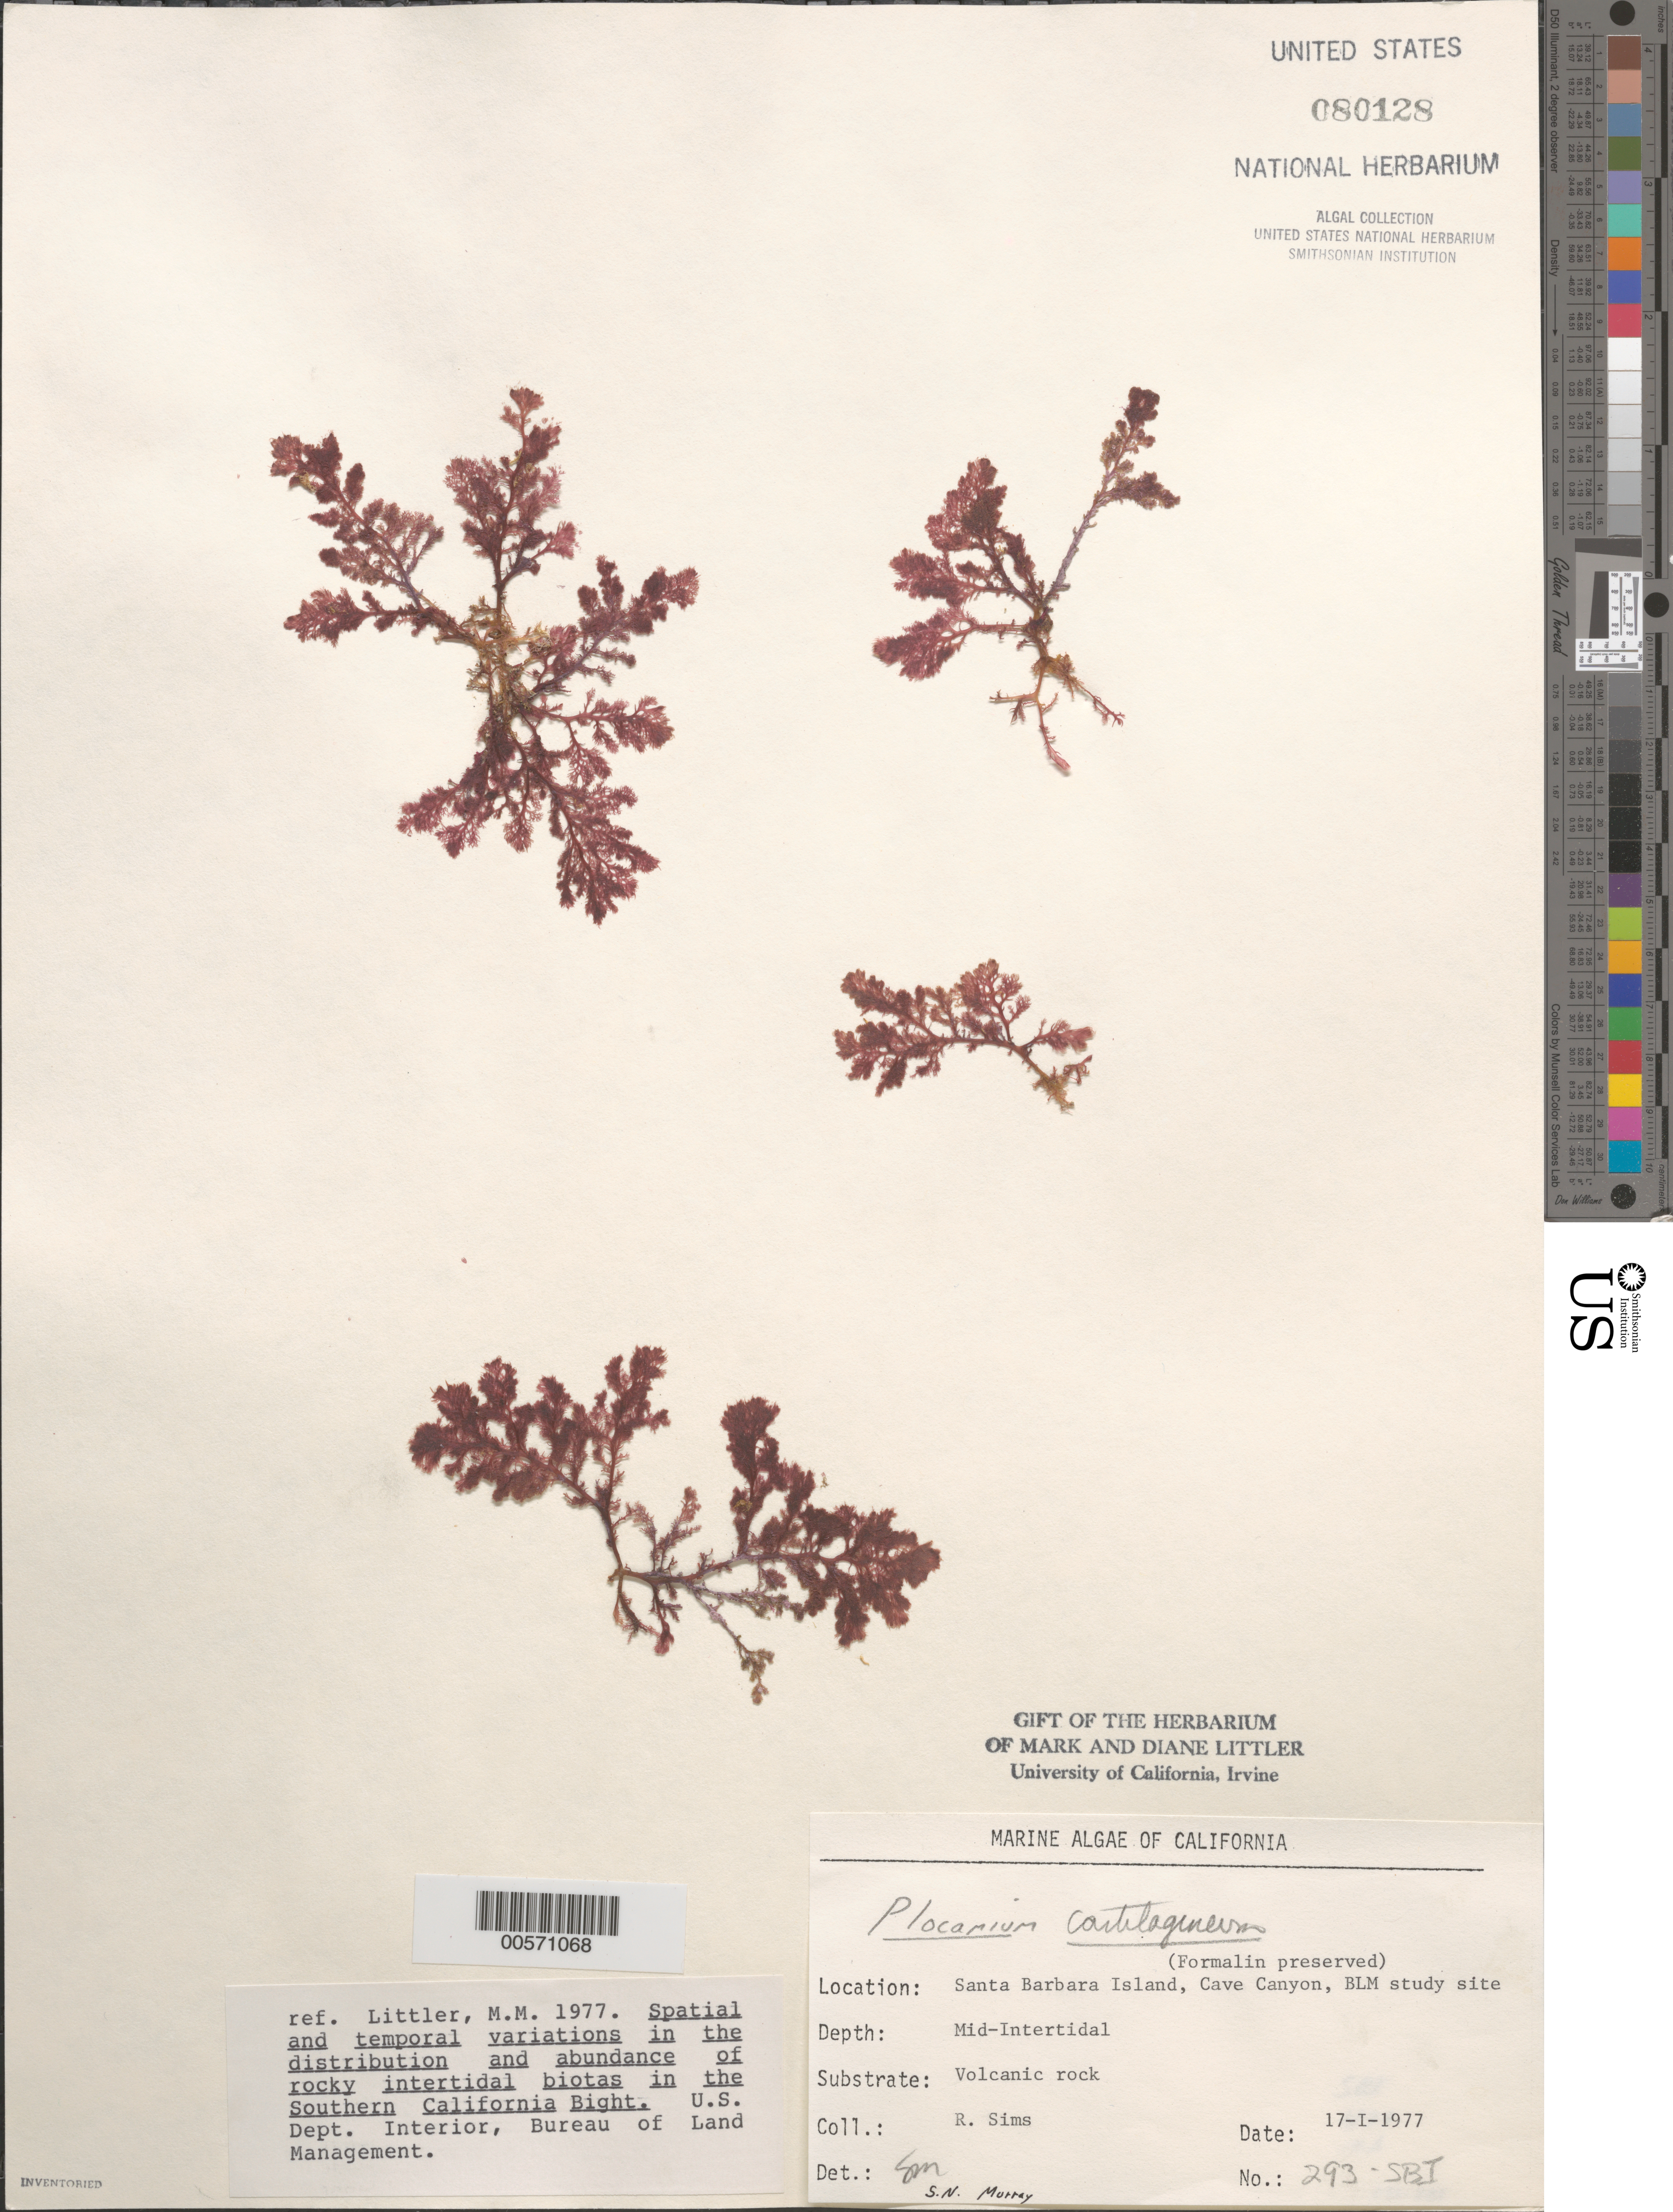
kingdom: Plantae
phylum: Rhodophyta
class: Florideophyceae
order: Plocamiales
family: Plocamiaceae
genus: Plocamium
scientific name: Plocamium cartilagineum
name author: (L.) P.S. Dixon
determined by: Murray, S. N.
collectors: R. H. Sims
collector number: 293-sbi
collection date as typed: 17 Jan 1977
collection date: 1977-01-17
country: United States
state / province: California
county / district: Santa Barbara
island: Santa Barbara Island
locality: Cave Canyon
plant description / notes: BLM-SOCALBIGHT Rocky Intertidal Survey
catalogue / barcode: US 80128